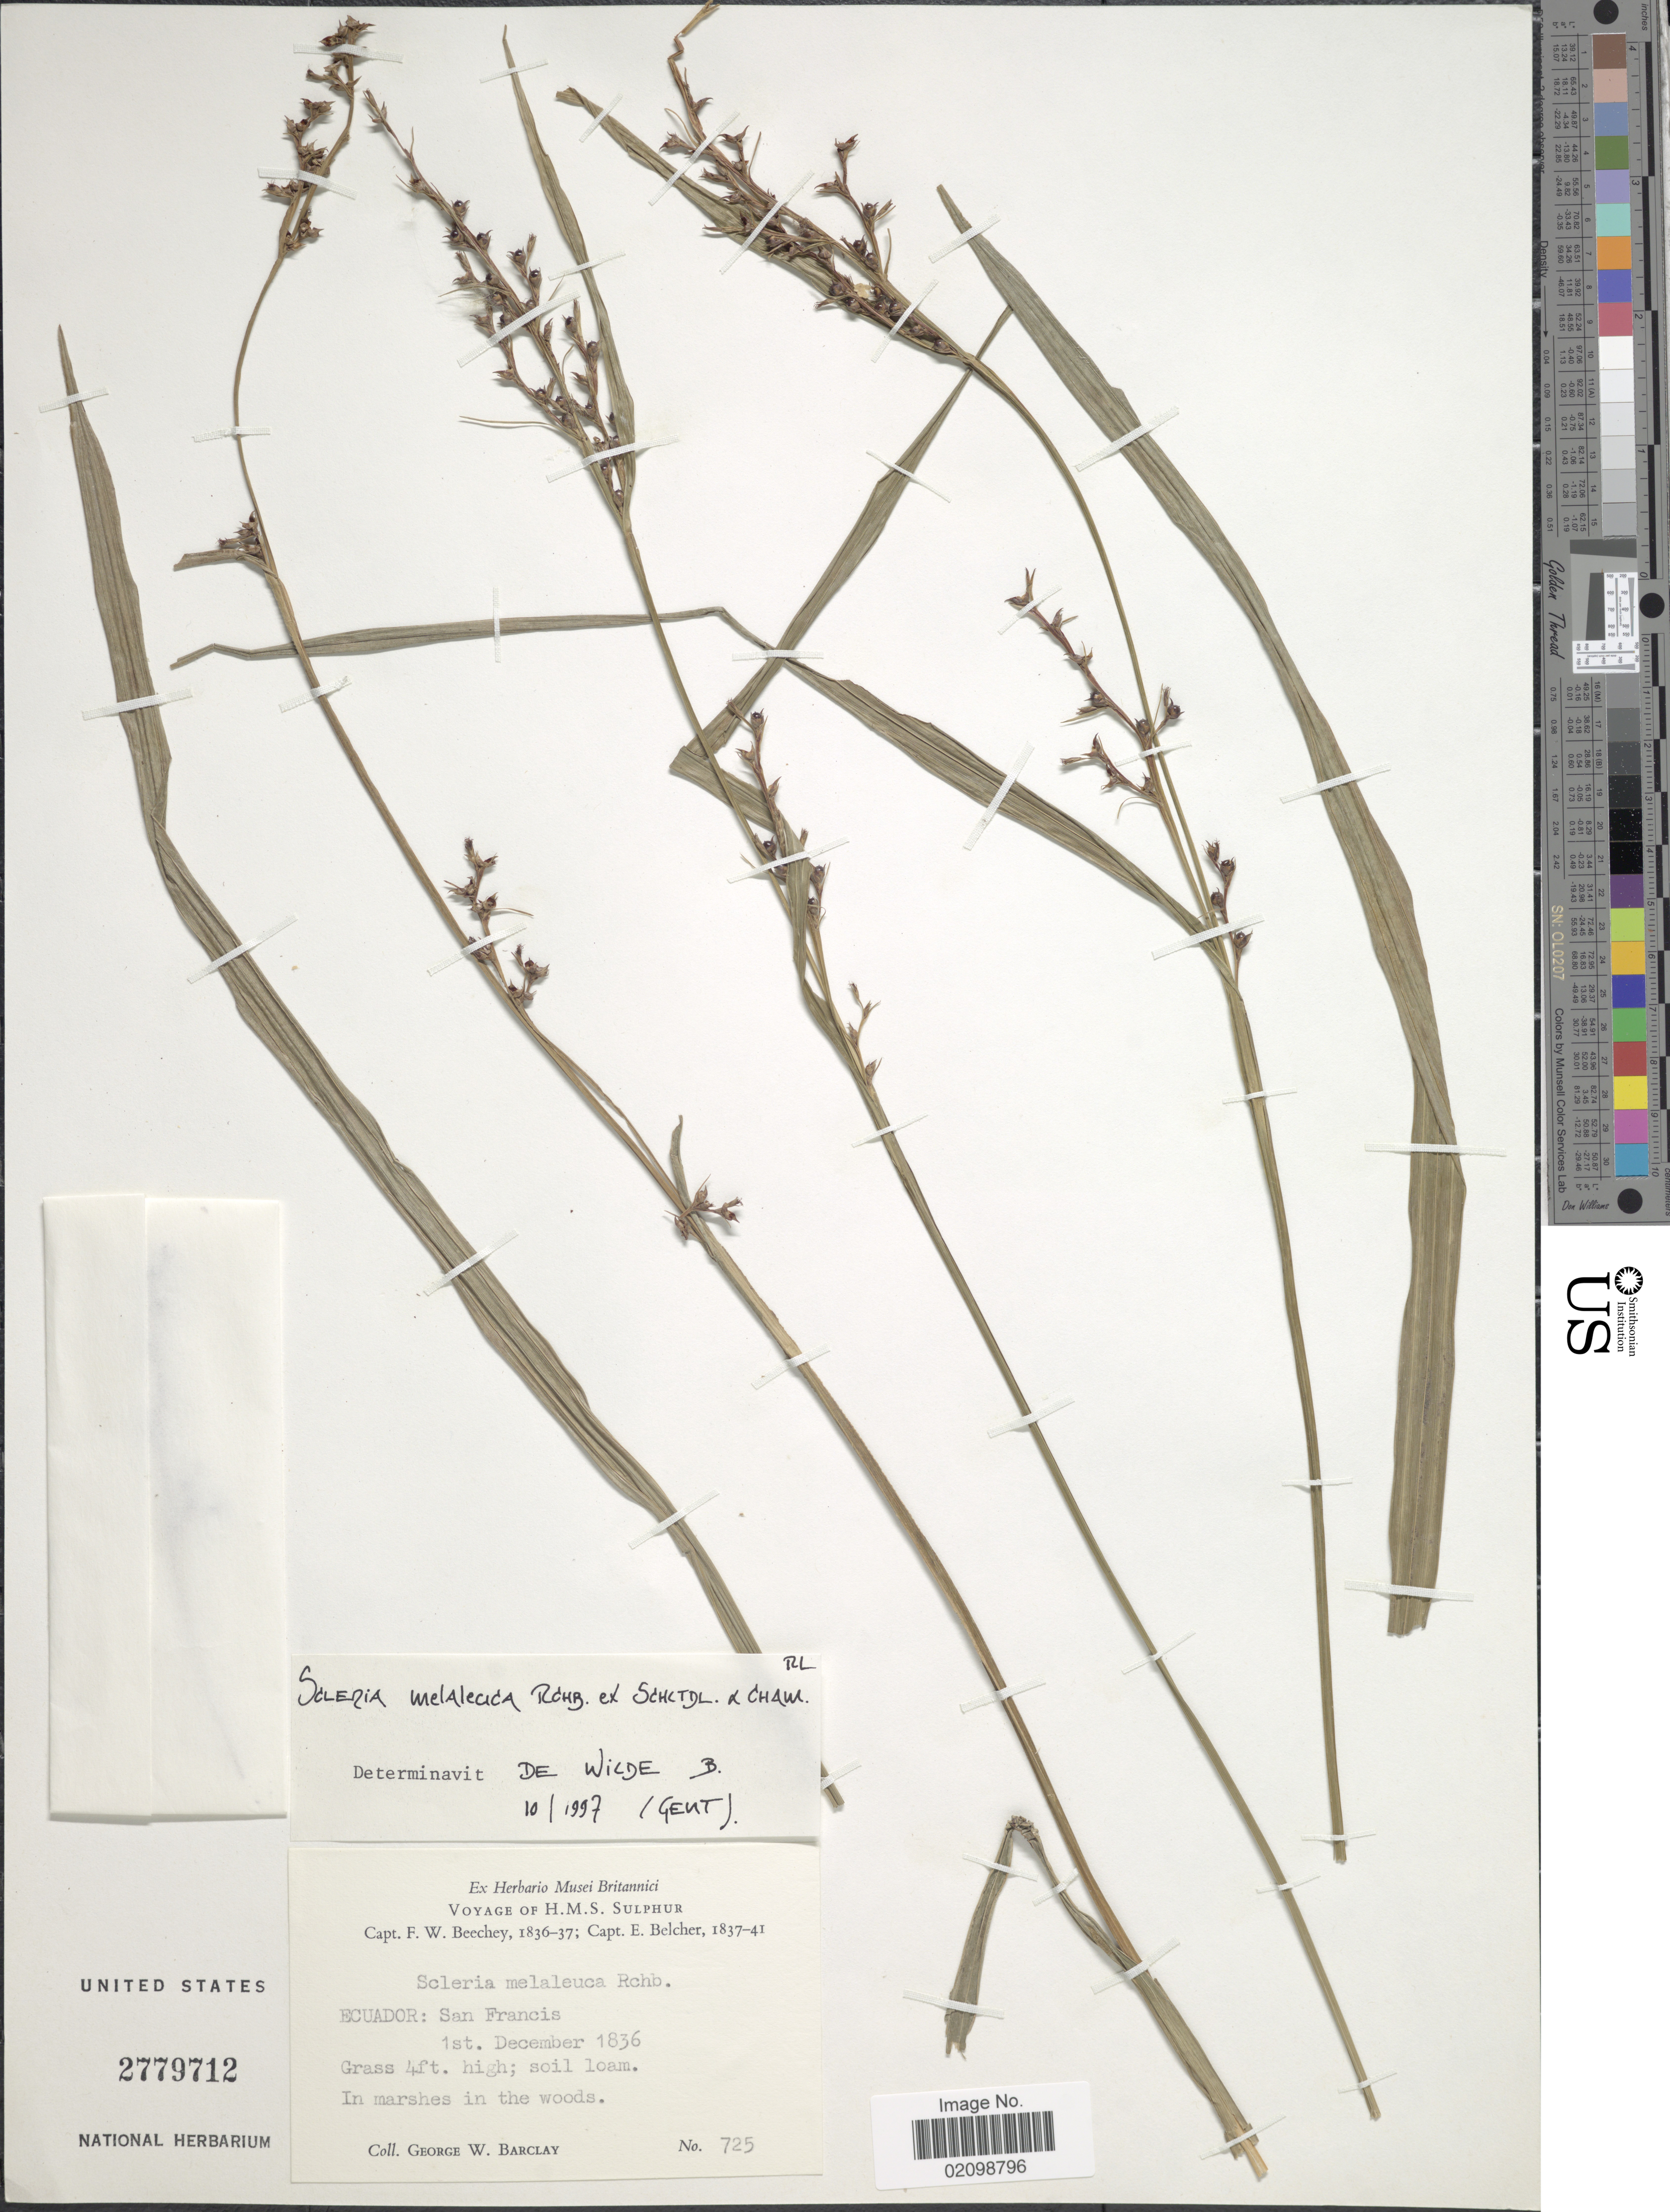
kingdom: Plantae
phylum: Tracheophyta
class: Liliopsida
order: Poales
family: Cyperaceae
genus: Scleria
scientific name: Scleria gaertneri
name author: Raddi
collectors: G. W. Barclay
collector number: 725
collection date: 1836-12-01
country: Ecuador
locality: Ecuador: San Francis.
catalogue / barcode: US 2779712